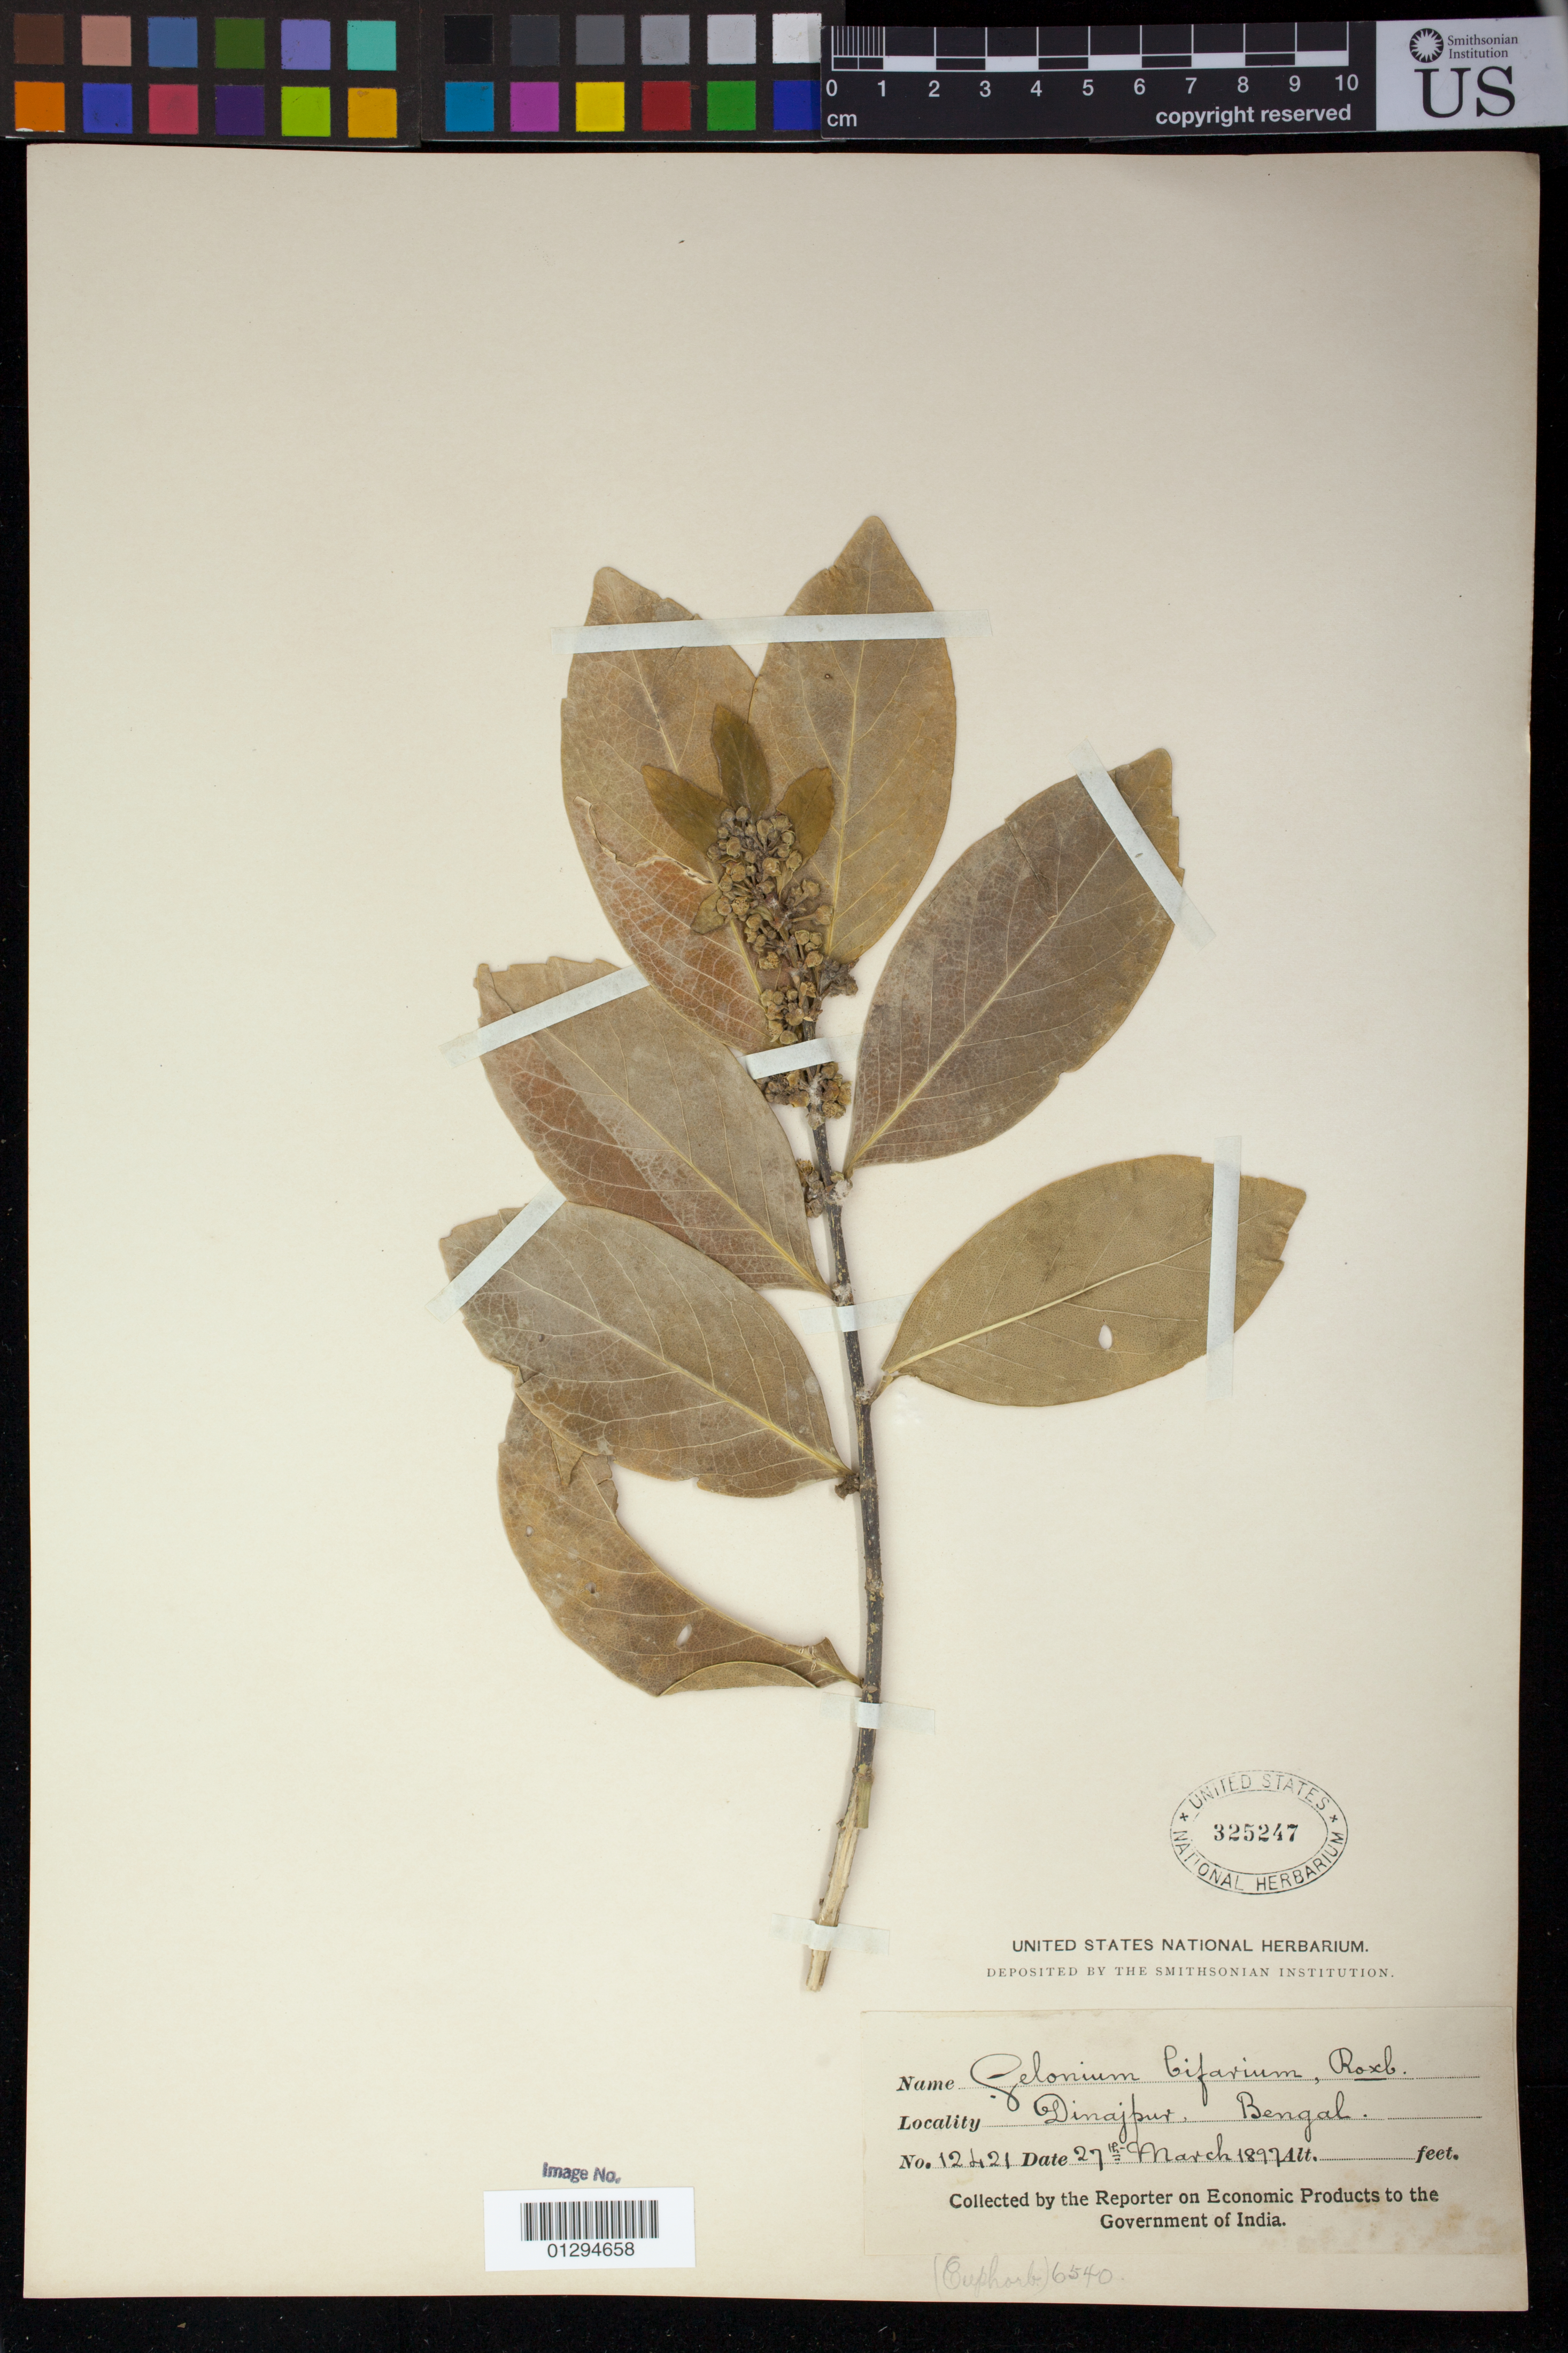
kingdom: Plantae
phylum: Tracheophyta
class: Magnoliopsida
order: Malpighiales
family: Euphorbiaceae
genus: Gelonium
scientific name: Gelonium bifarium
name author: Roxb. ex Willd.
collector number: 12421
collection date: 1897-03-27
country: India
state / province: West Bengal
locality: Dinajpur, Bengal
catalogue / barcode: US 325247